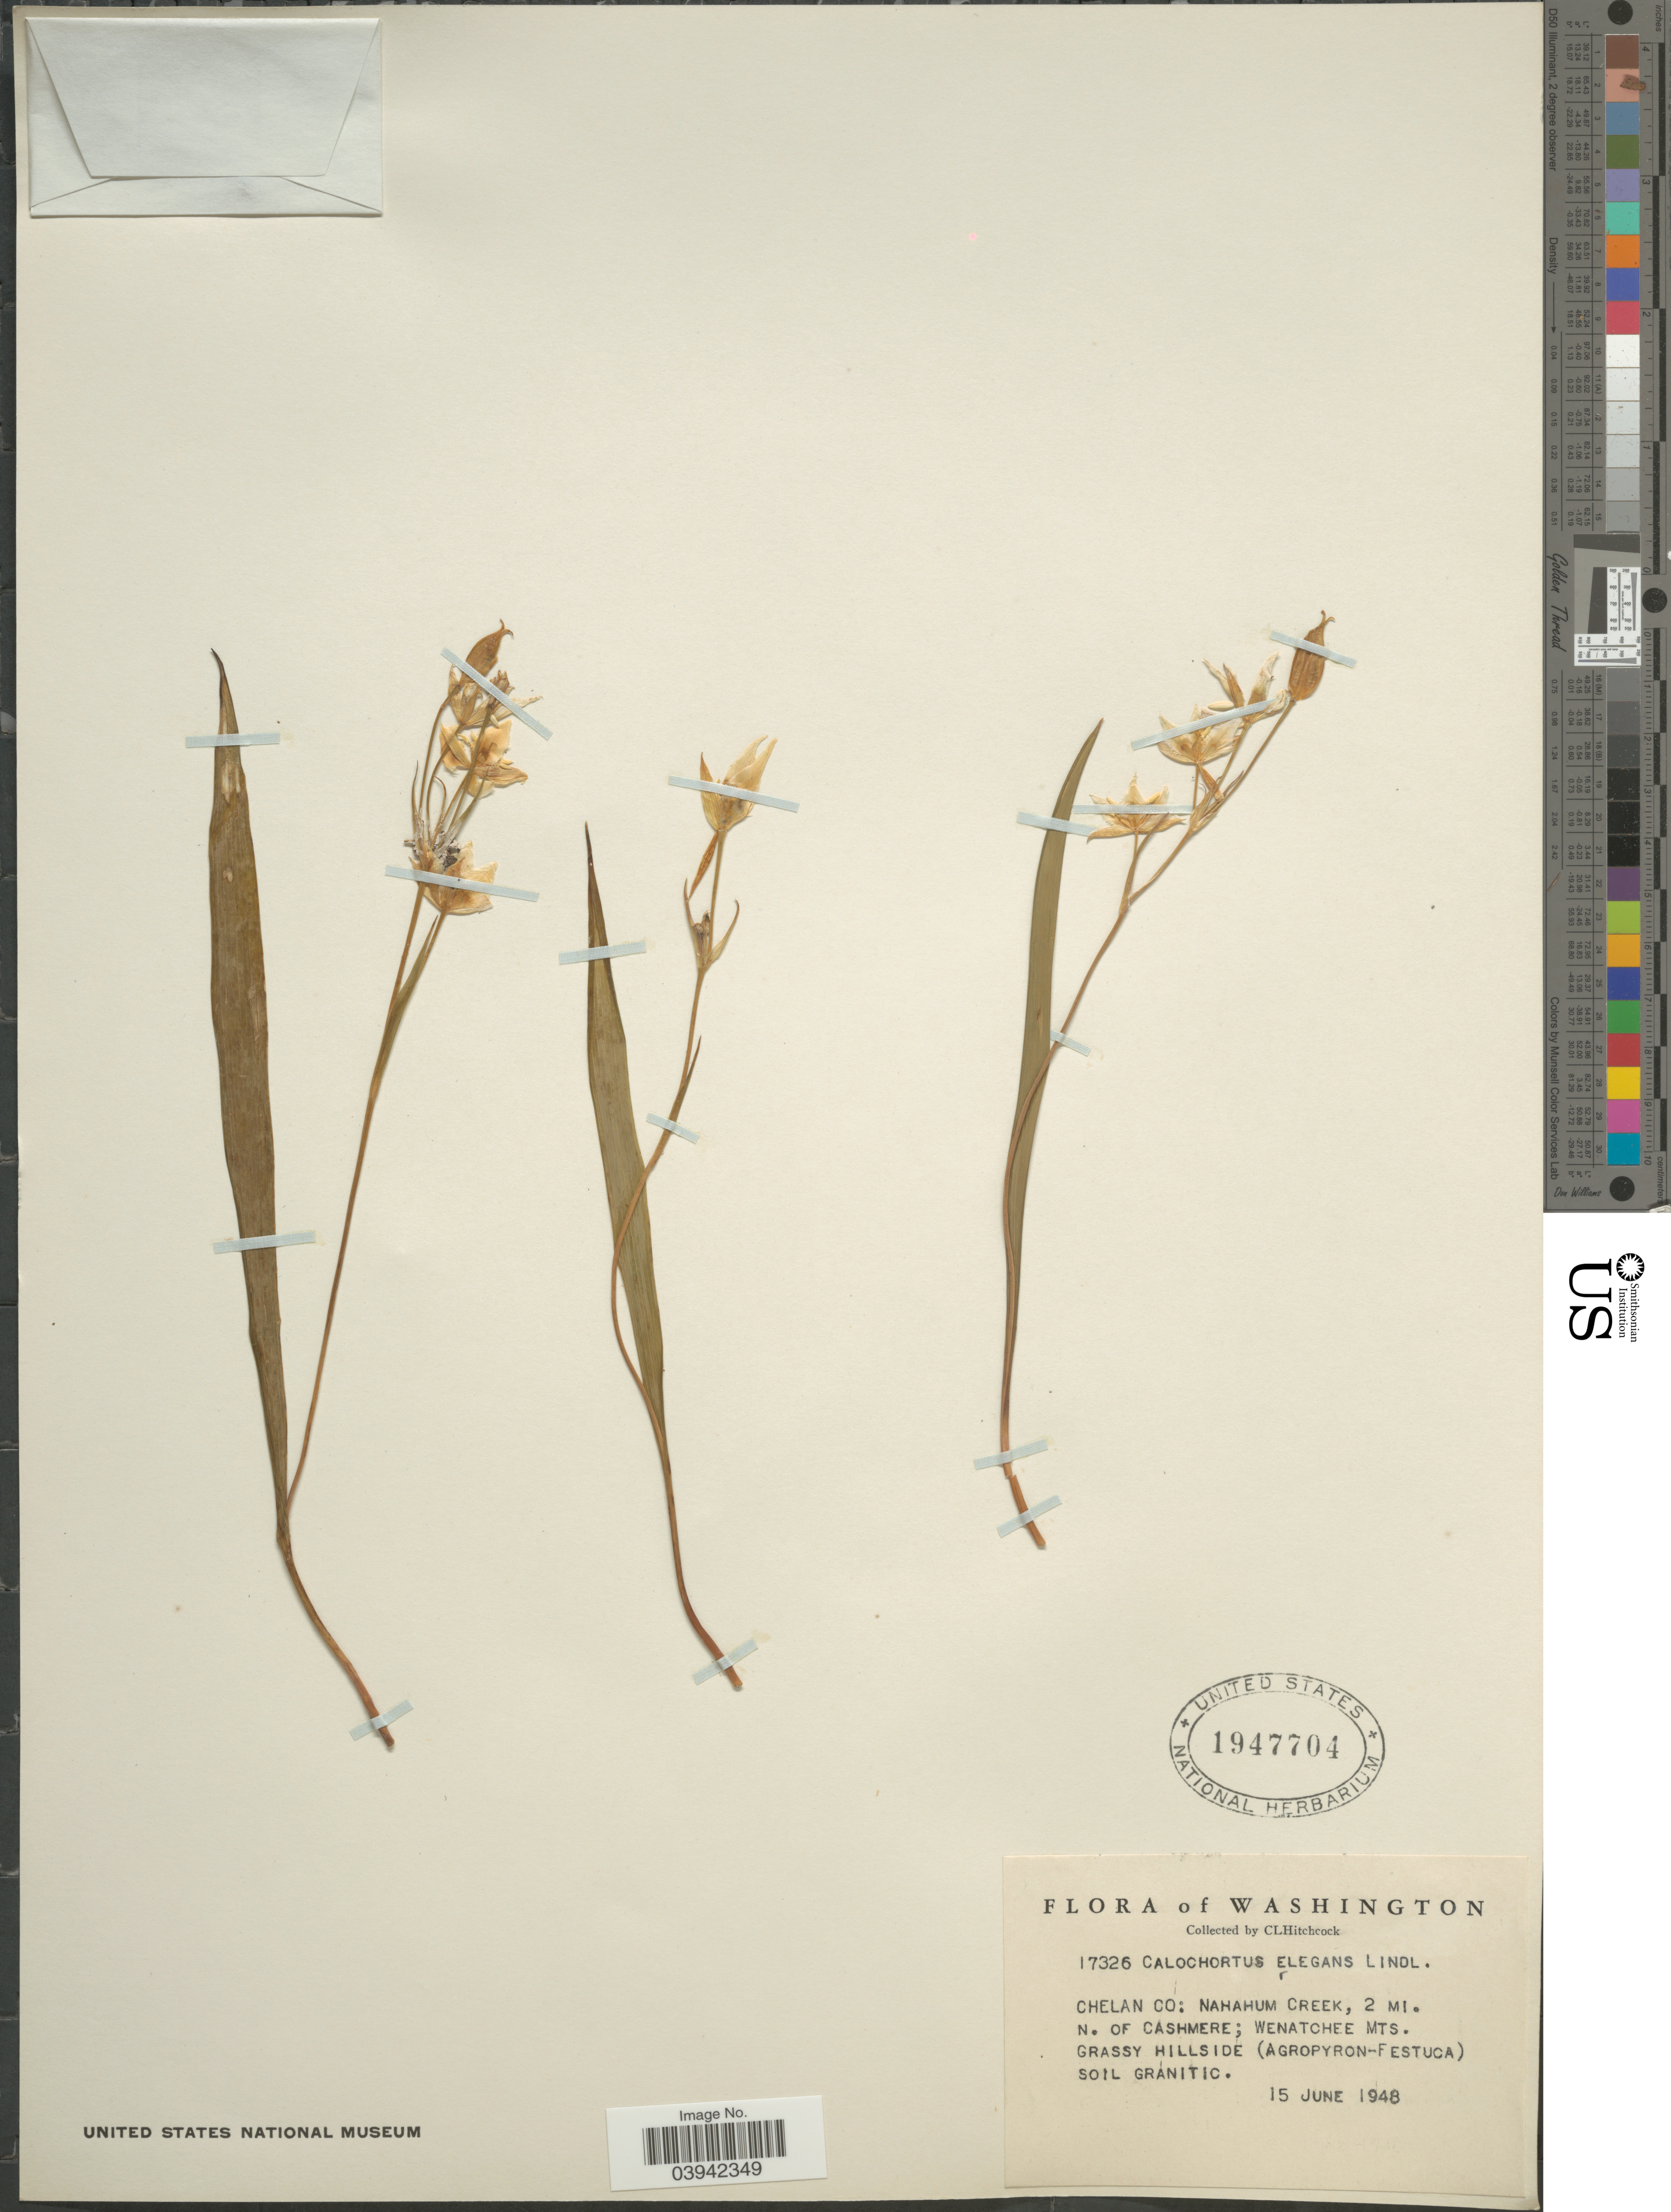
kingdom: Plantae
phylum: Tracheophyta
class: Liliopsida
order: Liliales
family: Liliaceae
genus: Calochortus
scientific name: Calochortus elegans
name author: Pursh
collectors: C. L. Hitchcock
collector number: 17326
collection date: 1948-06-15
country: United States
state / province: Washington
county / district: Chelan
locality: Chelan Co: Nahahum Creek, 2 mi. N. of Cashmere; Wenatchee Mts.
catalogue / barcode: US 1947704